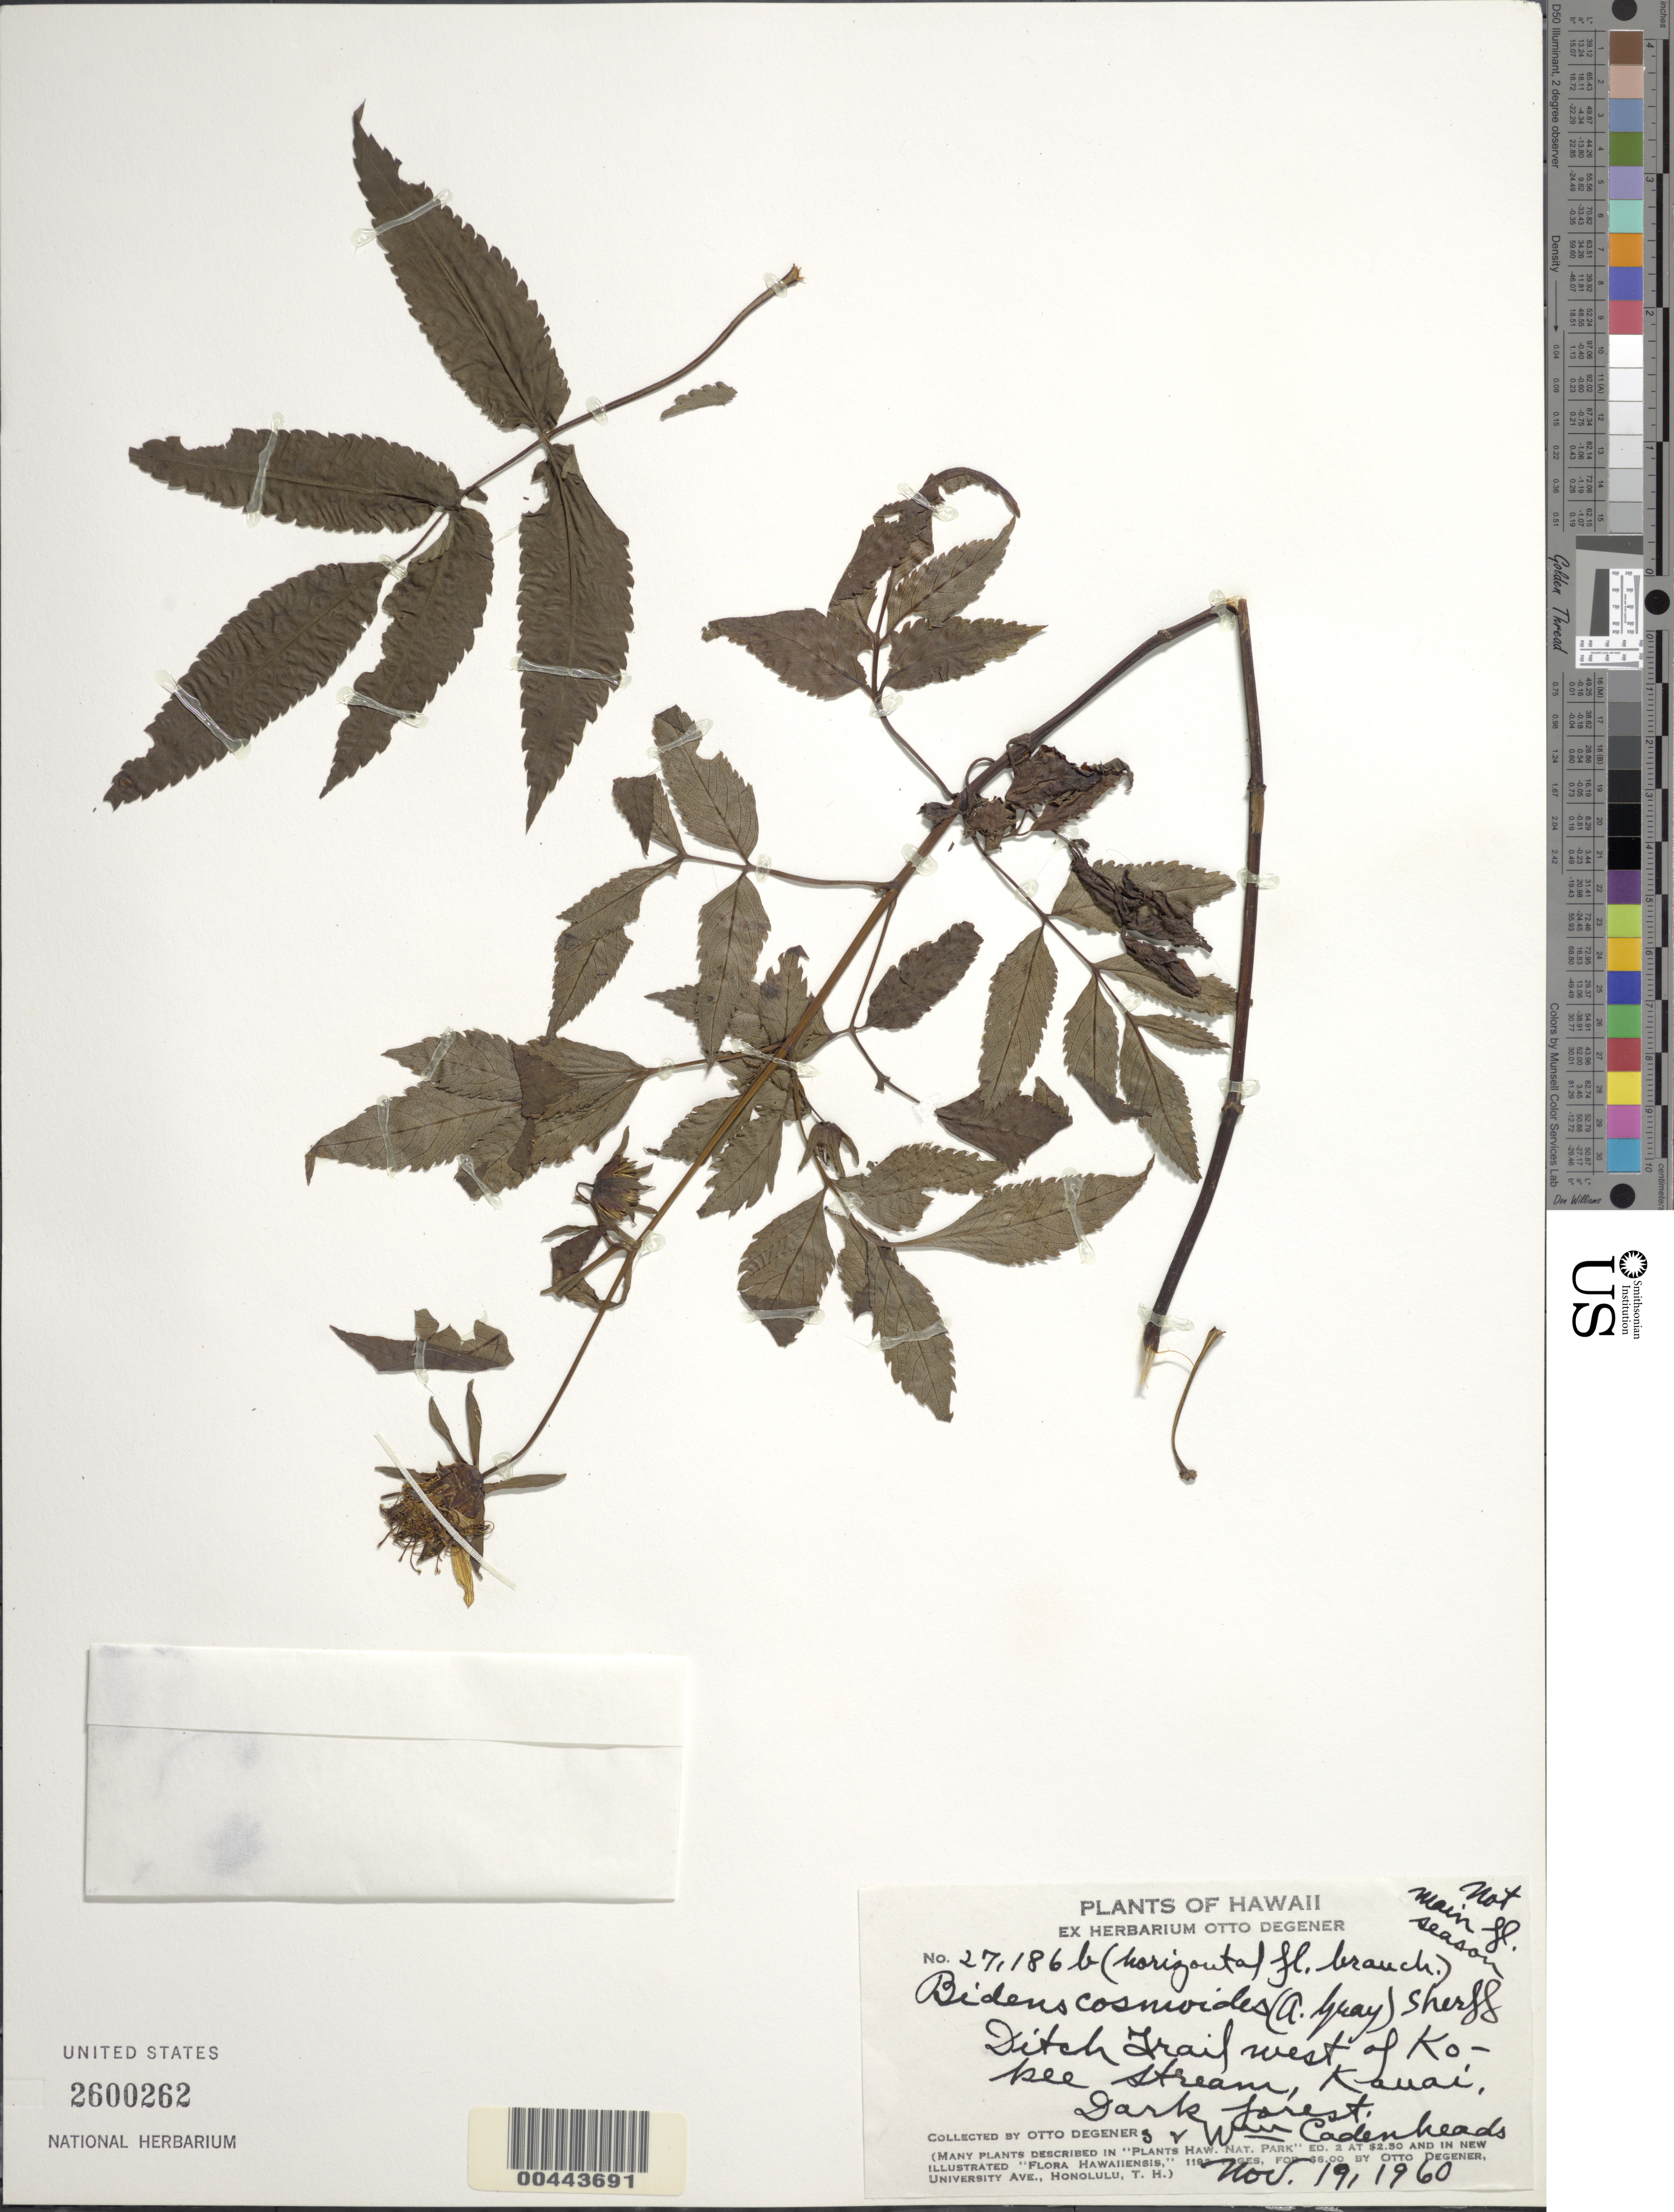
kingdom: Plantae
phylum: Tracheophyta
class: Magnoliopsida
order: Asterales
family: Asteraceae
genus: Bidens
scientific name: Bidens cosmoides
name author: (A. Gray) Sherff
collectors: O. Degener & W. Cadenheads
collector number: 27186b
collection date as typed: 19 Nov 1960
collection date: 1960-11-19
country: United States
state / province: Hawaii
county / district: Kauai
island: Kaua'i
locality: Ditch Trail W of Kokee Stream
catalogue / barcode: US 2600262